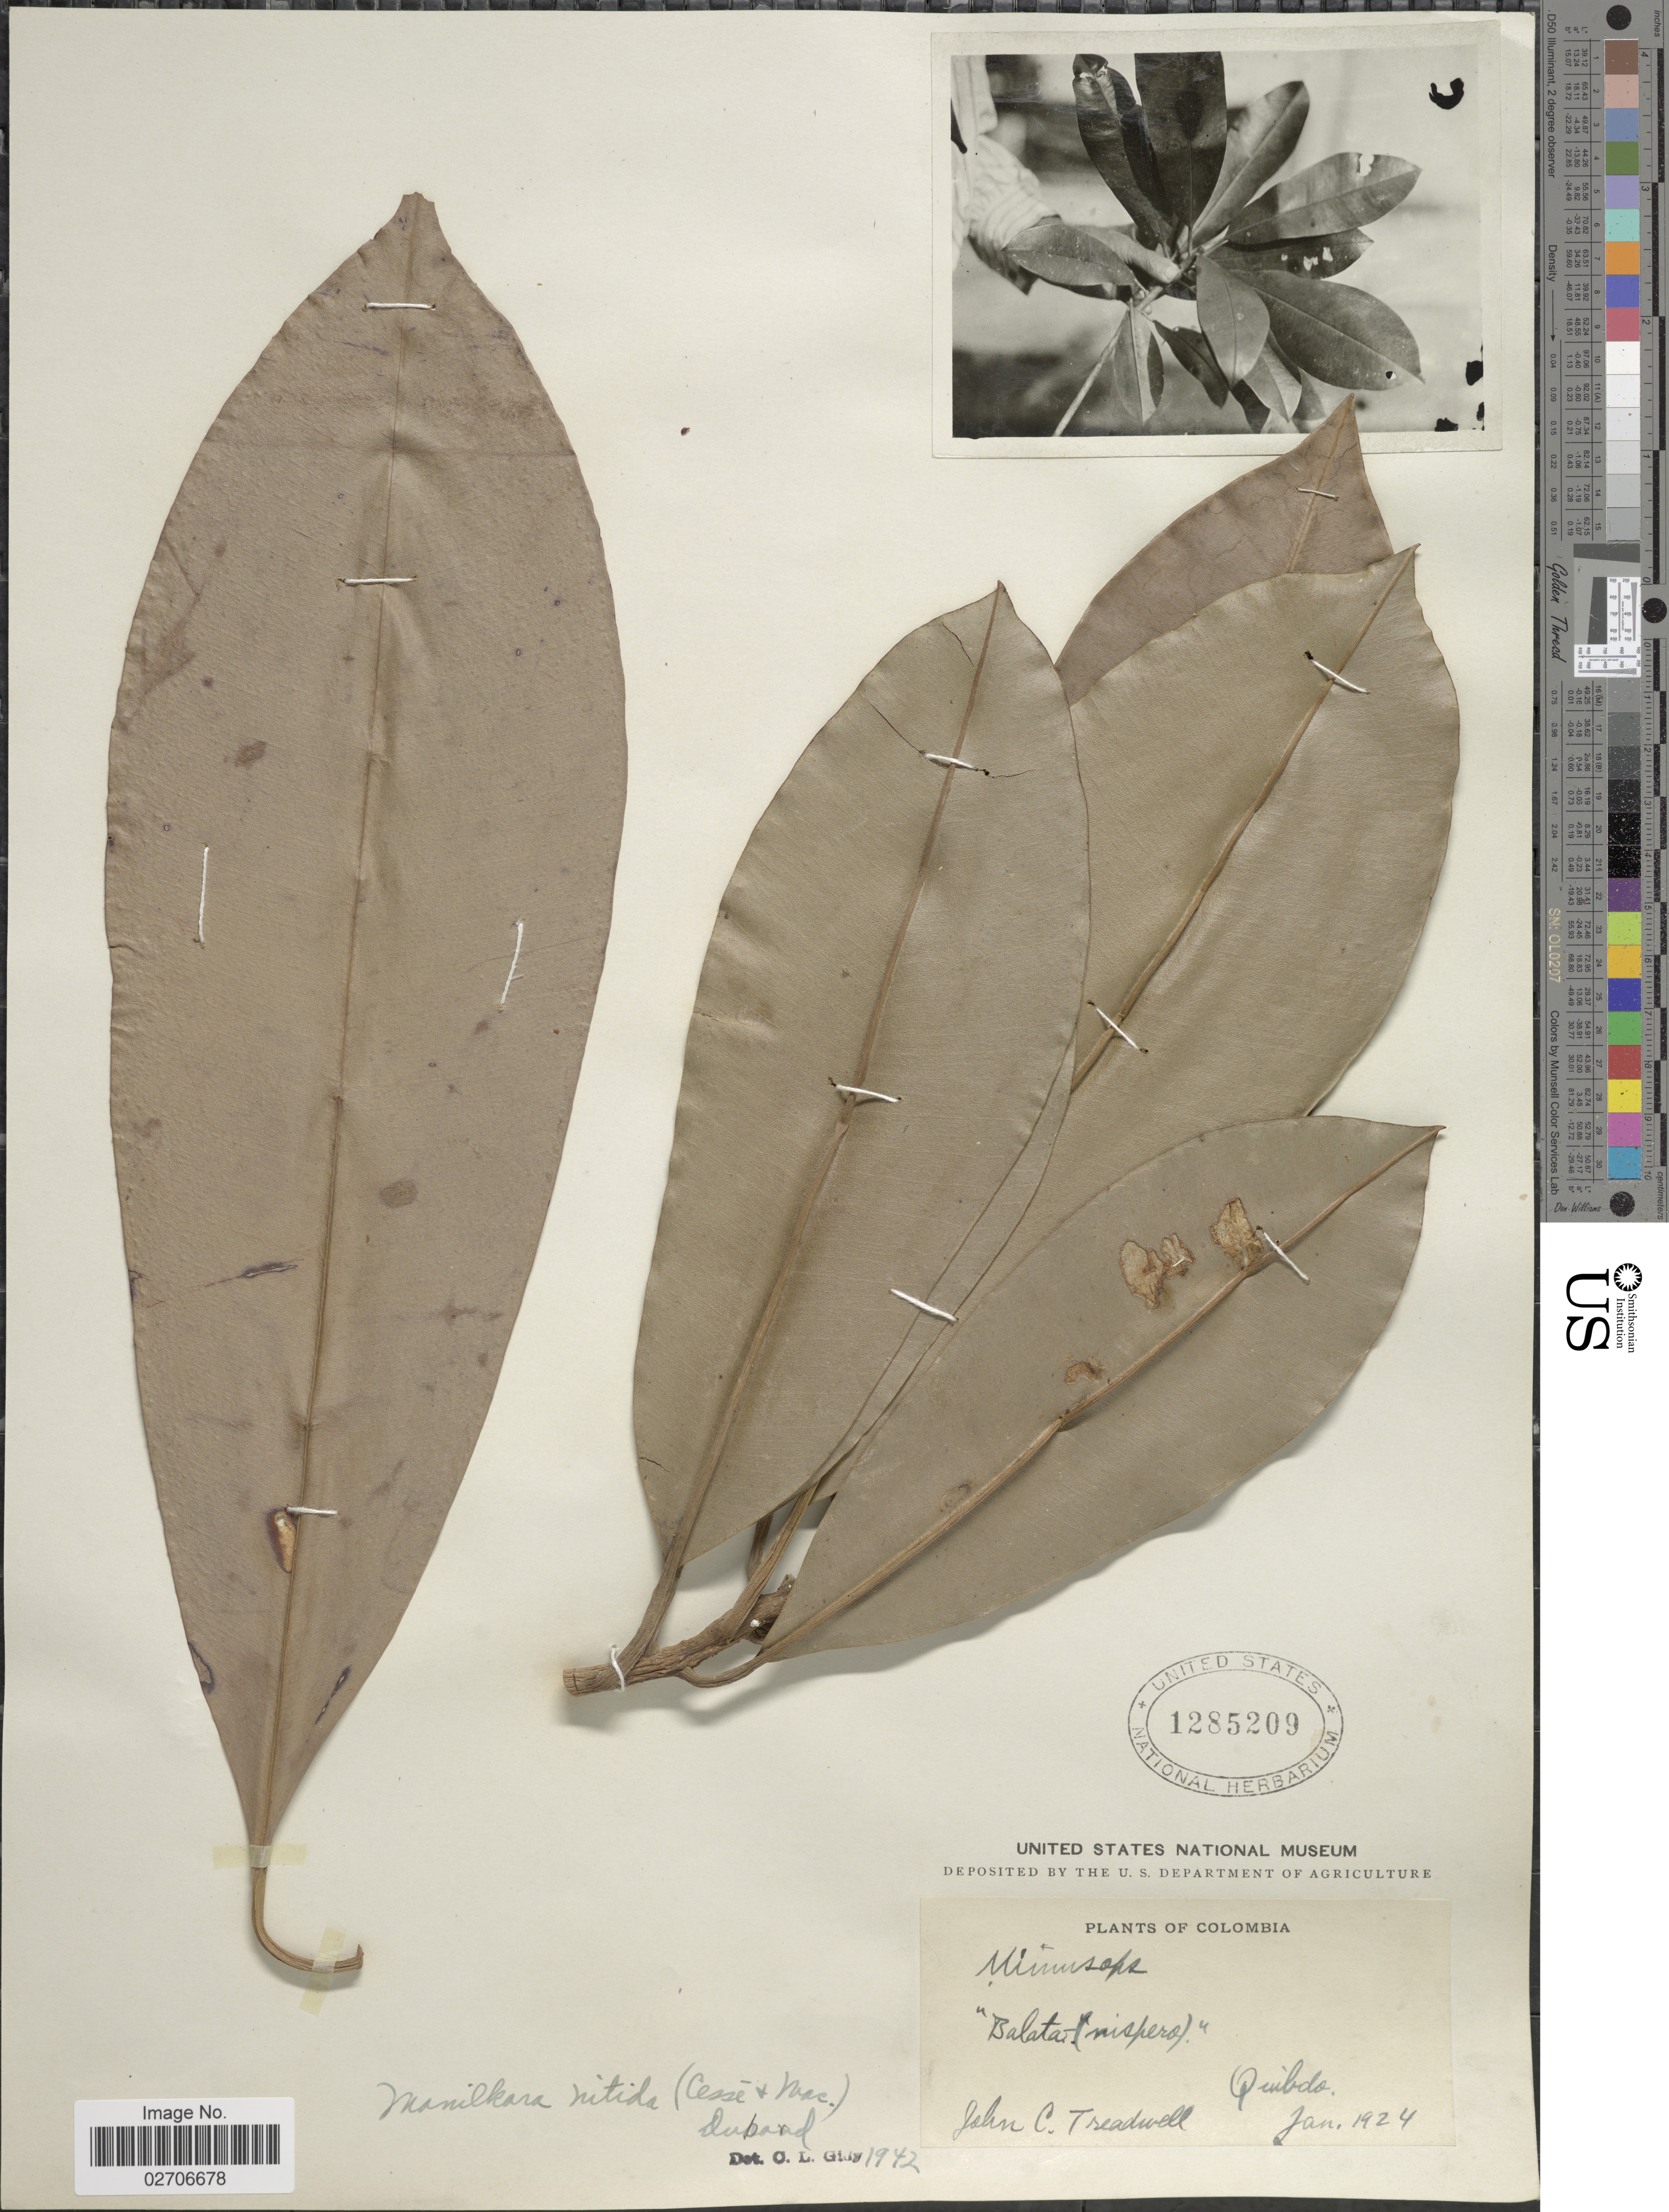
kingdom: Plantae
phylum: Tracheophyta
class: Magnoliopsida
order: Ericales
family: Sapotaceae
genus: Manilkara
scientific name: Manilkara bidentata subsp. surinamensis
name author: (Miq.) T.D. Penn.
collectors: J. Treadwell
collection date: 1924-01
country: Colombia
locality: Quibdo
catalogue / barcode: US 1285209